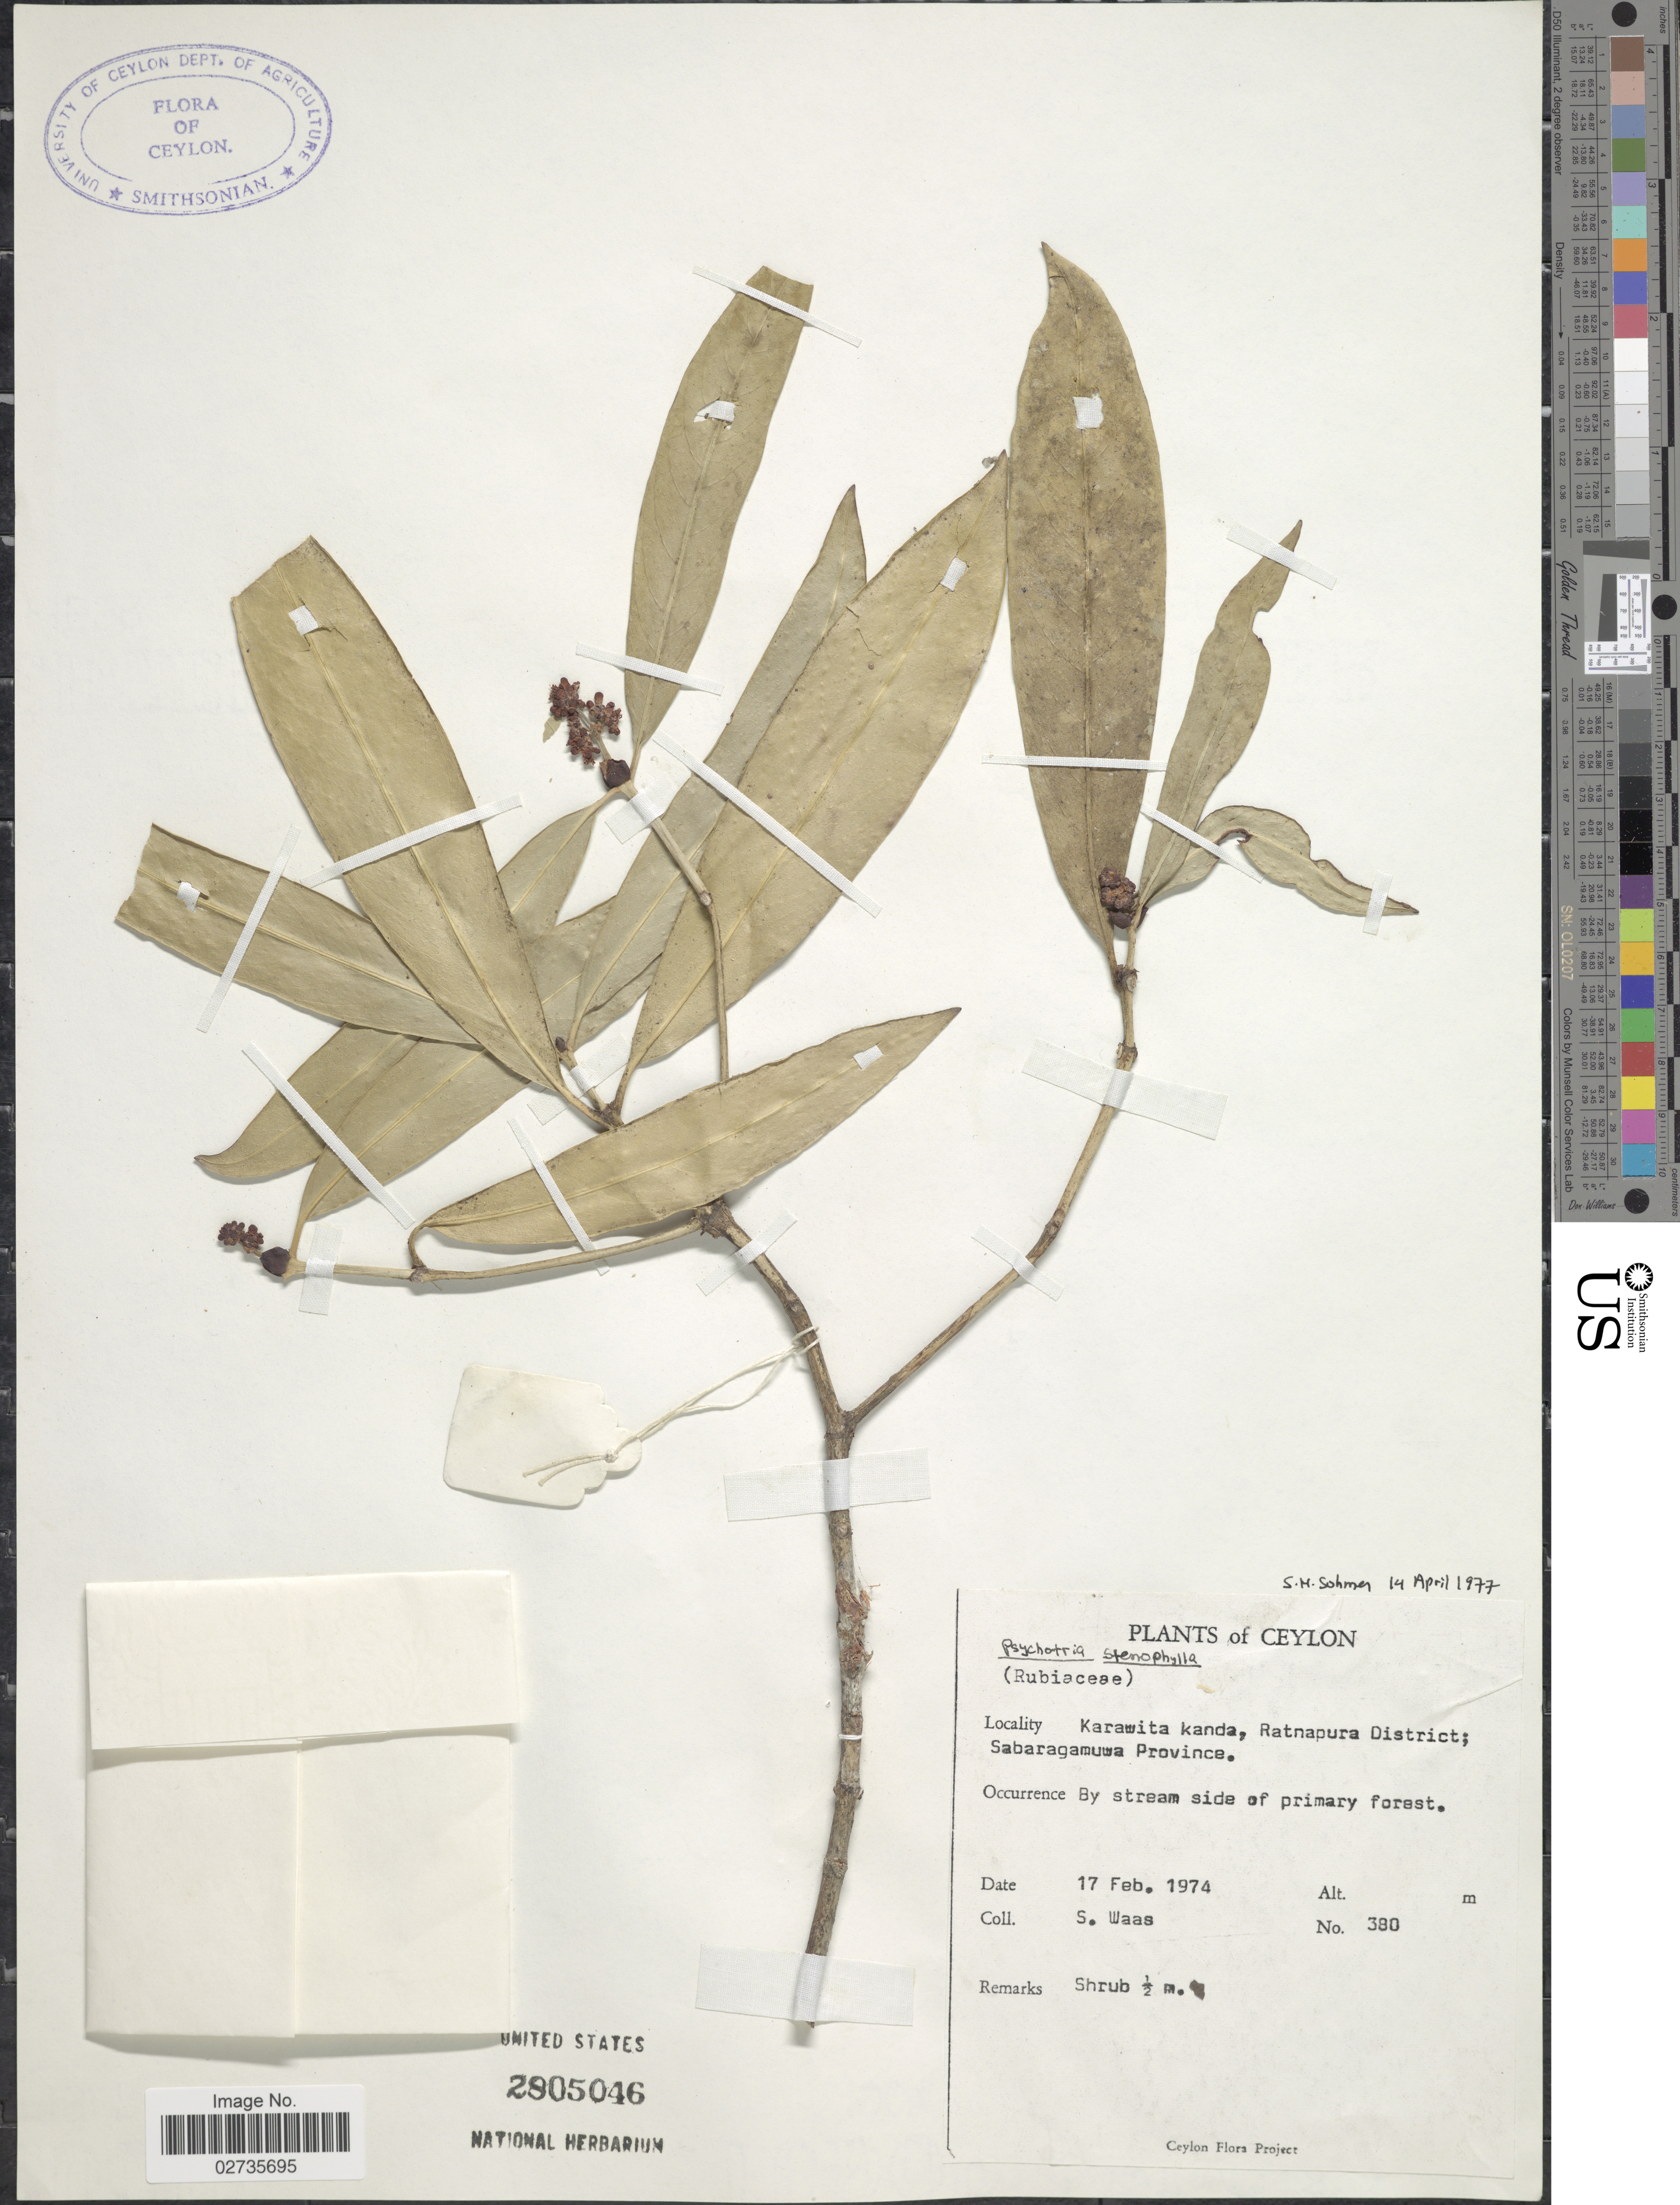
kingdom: Plantae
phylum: Tracheophyta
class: Magnoliopsida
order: Gentianales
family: Rubiaceae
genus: Psychotria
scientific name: Psychotria stenophylla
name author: Spreng.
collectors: S. Waas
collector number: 380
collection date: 1974-02-17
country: Sri Lanka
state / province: Sabaragamuwa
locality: Ceylon, Karawita kanda, Ratnapura District, By stream side of primary forest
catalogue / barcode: US 2805046